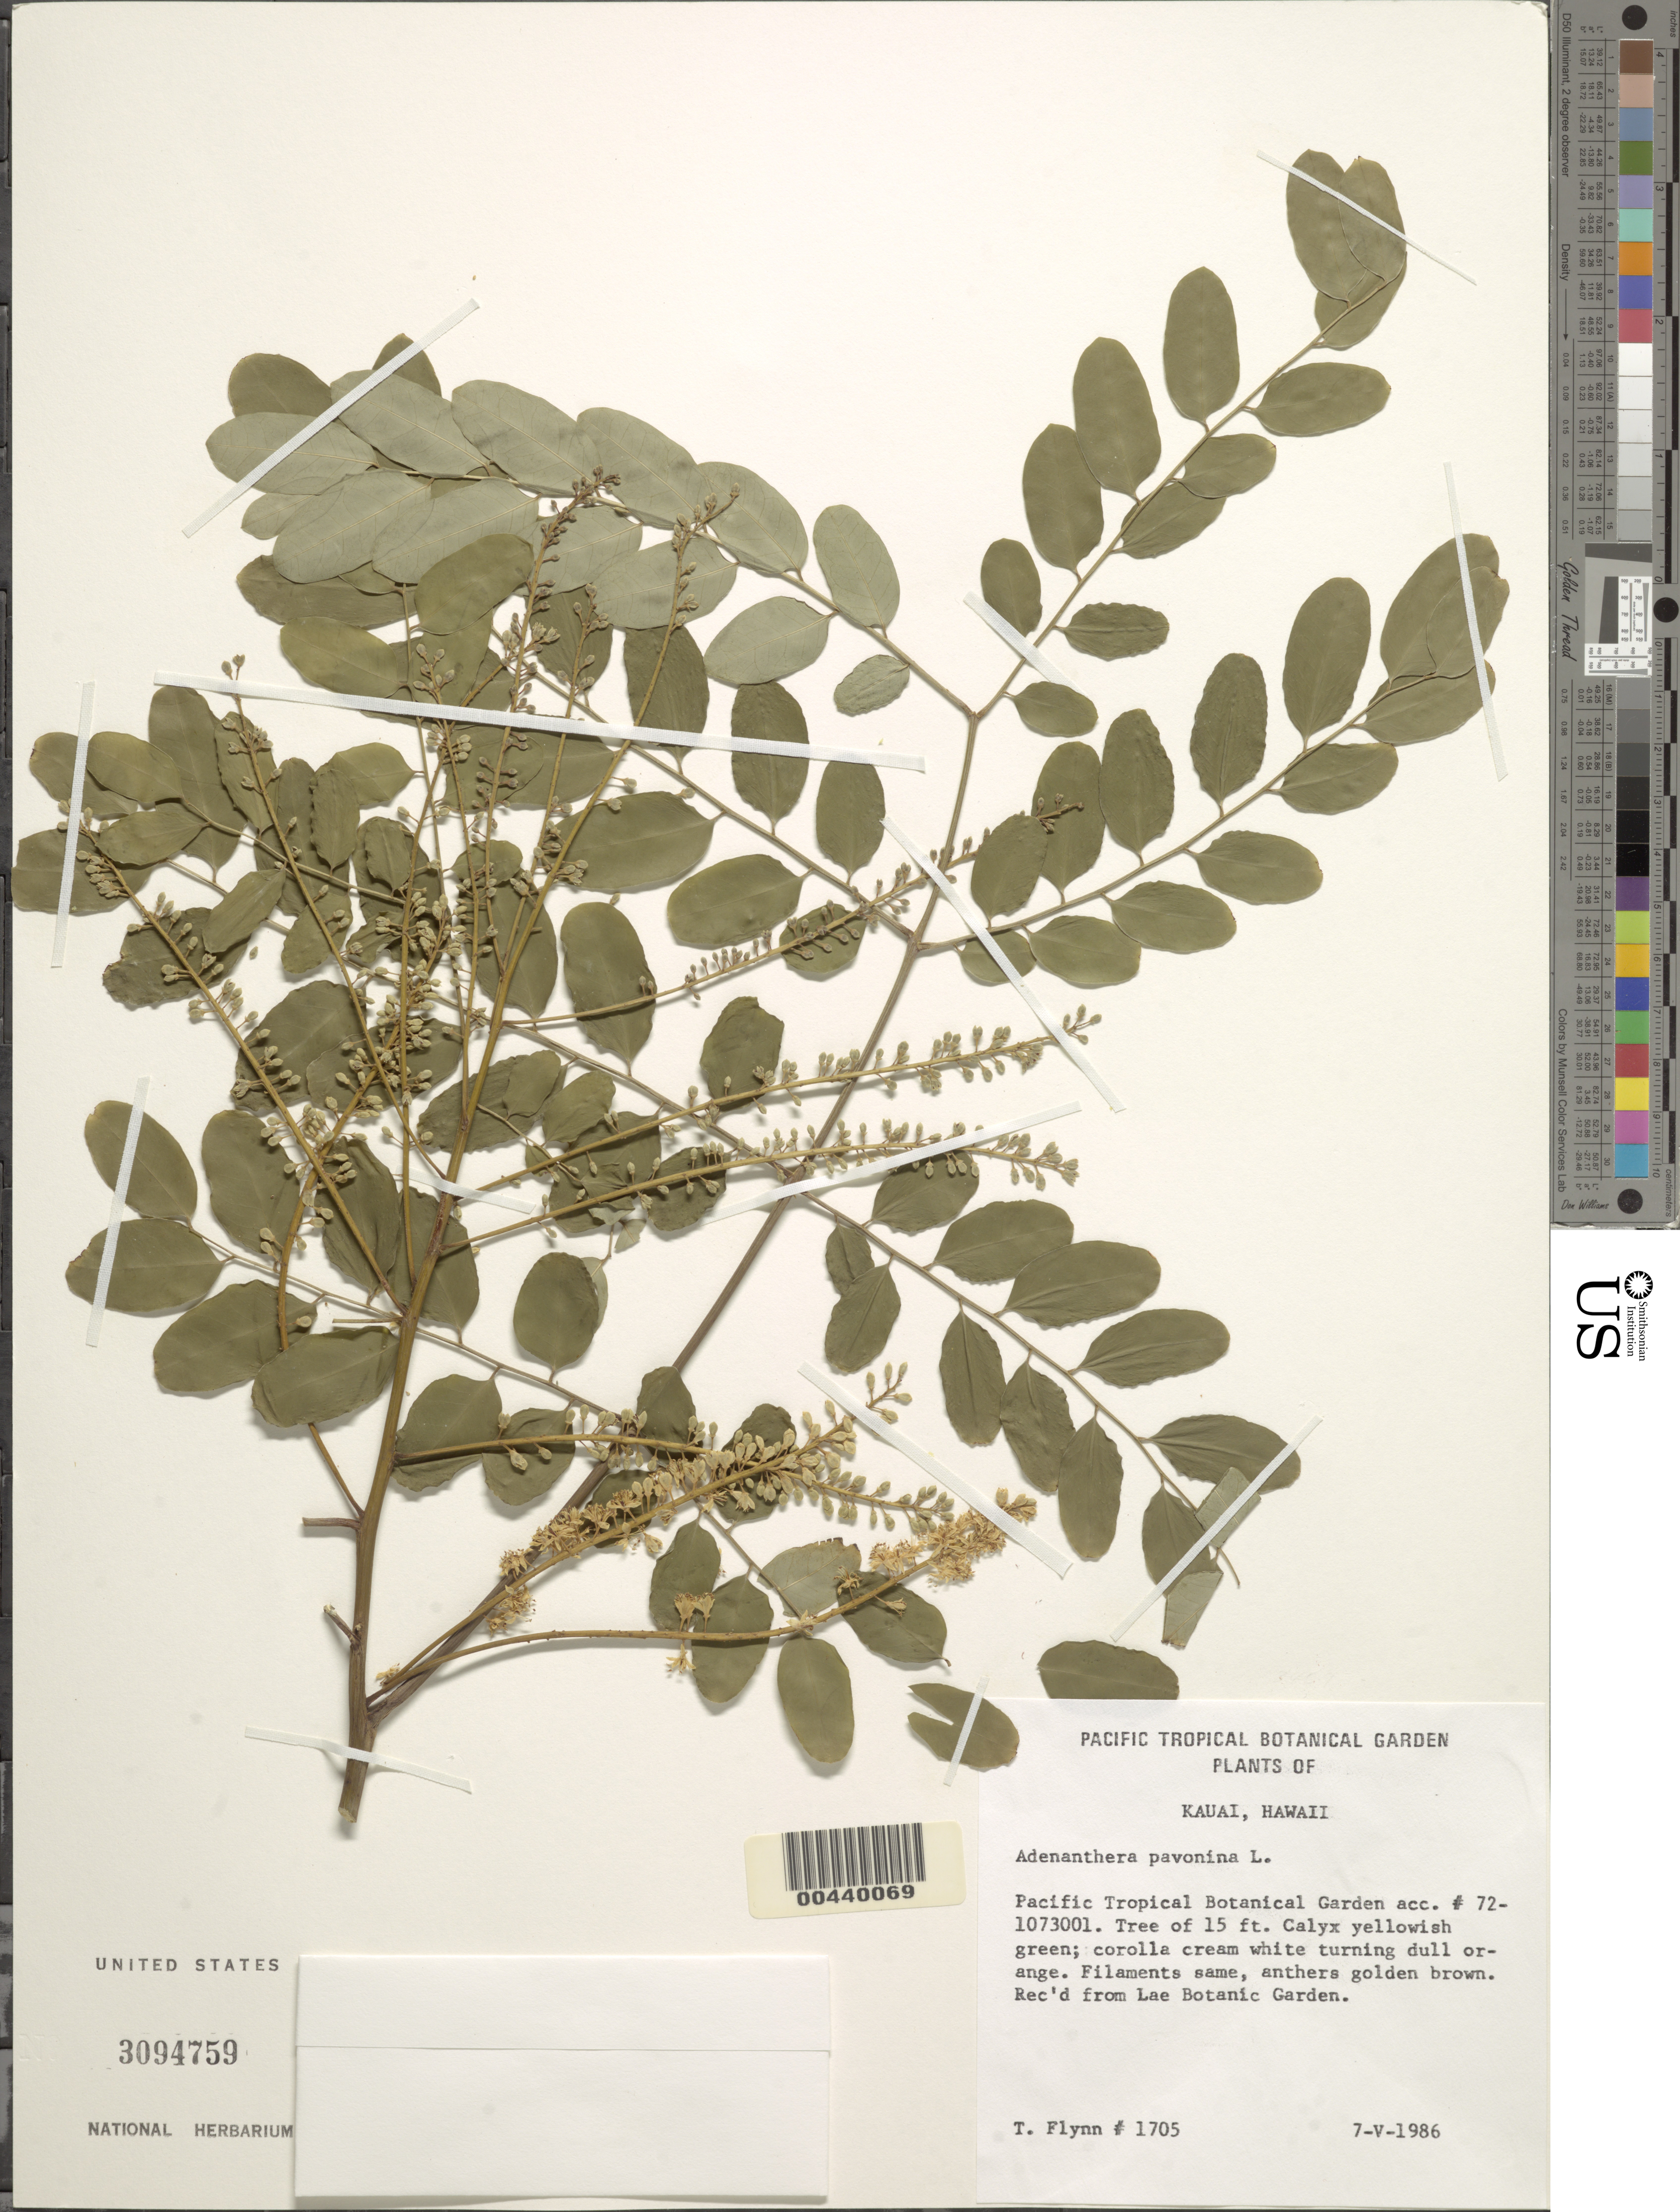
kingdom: Plantae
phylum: Tracheophyta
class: Magnoliopsida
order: Fabales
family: Fabaceae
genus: Adenanthera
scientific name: Adenanthera pavonina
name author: L.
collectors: T. W. Flynn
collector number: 1705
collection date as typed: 7 May 1986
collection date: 1986-05-07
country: United States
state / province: Hawaii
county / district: Kauai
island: Kaua'i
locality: Pacific Tropical Botanical Garden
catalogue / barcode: US 3094759